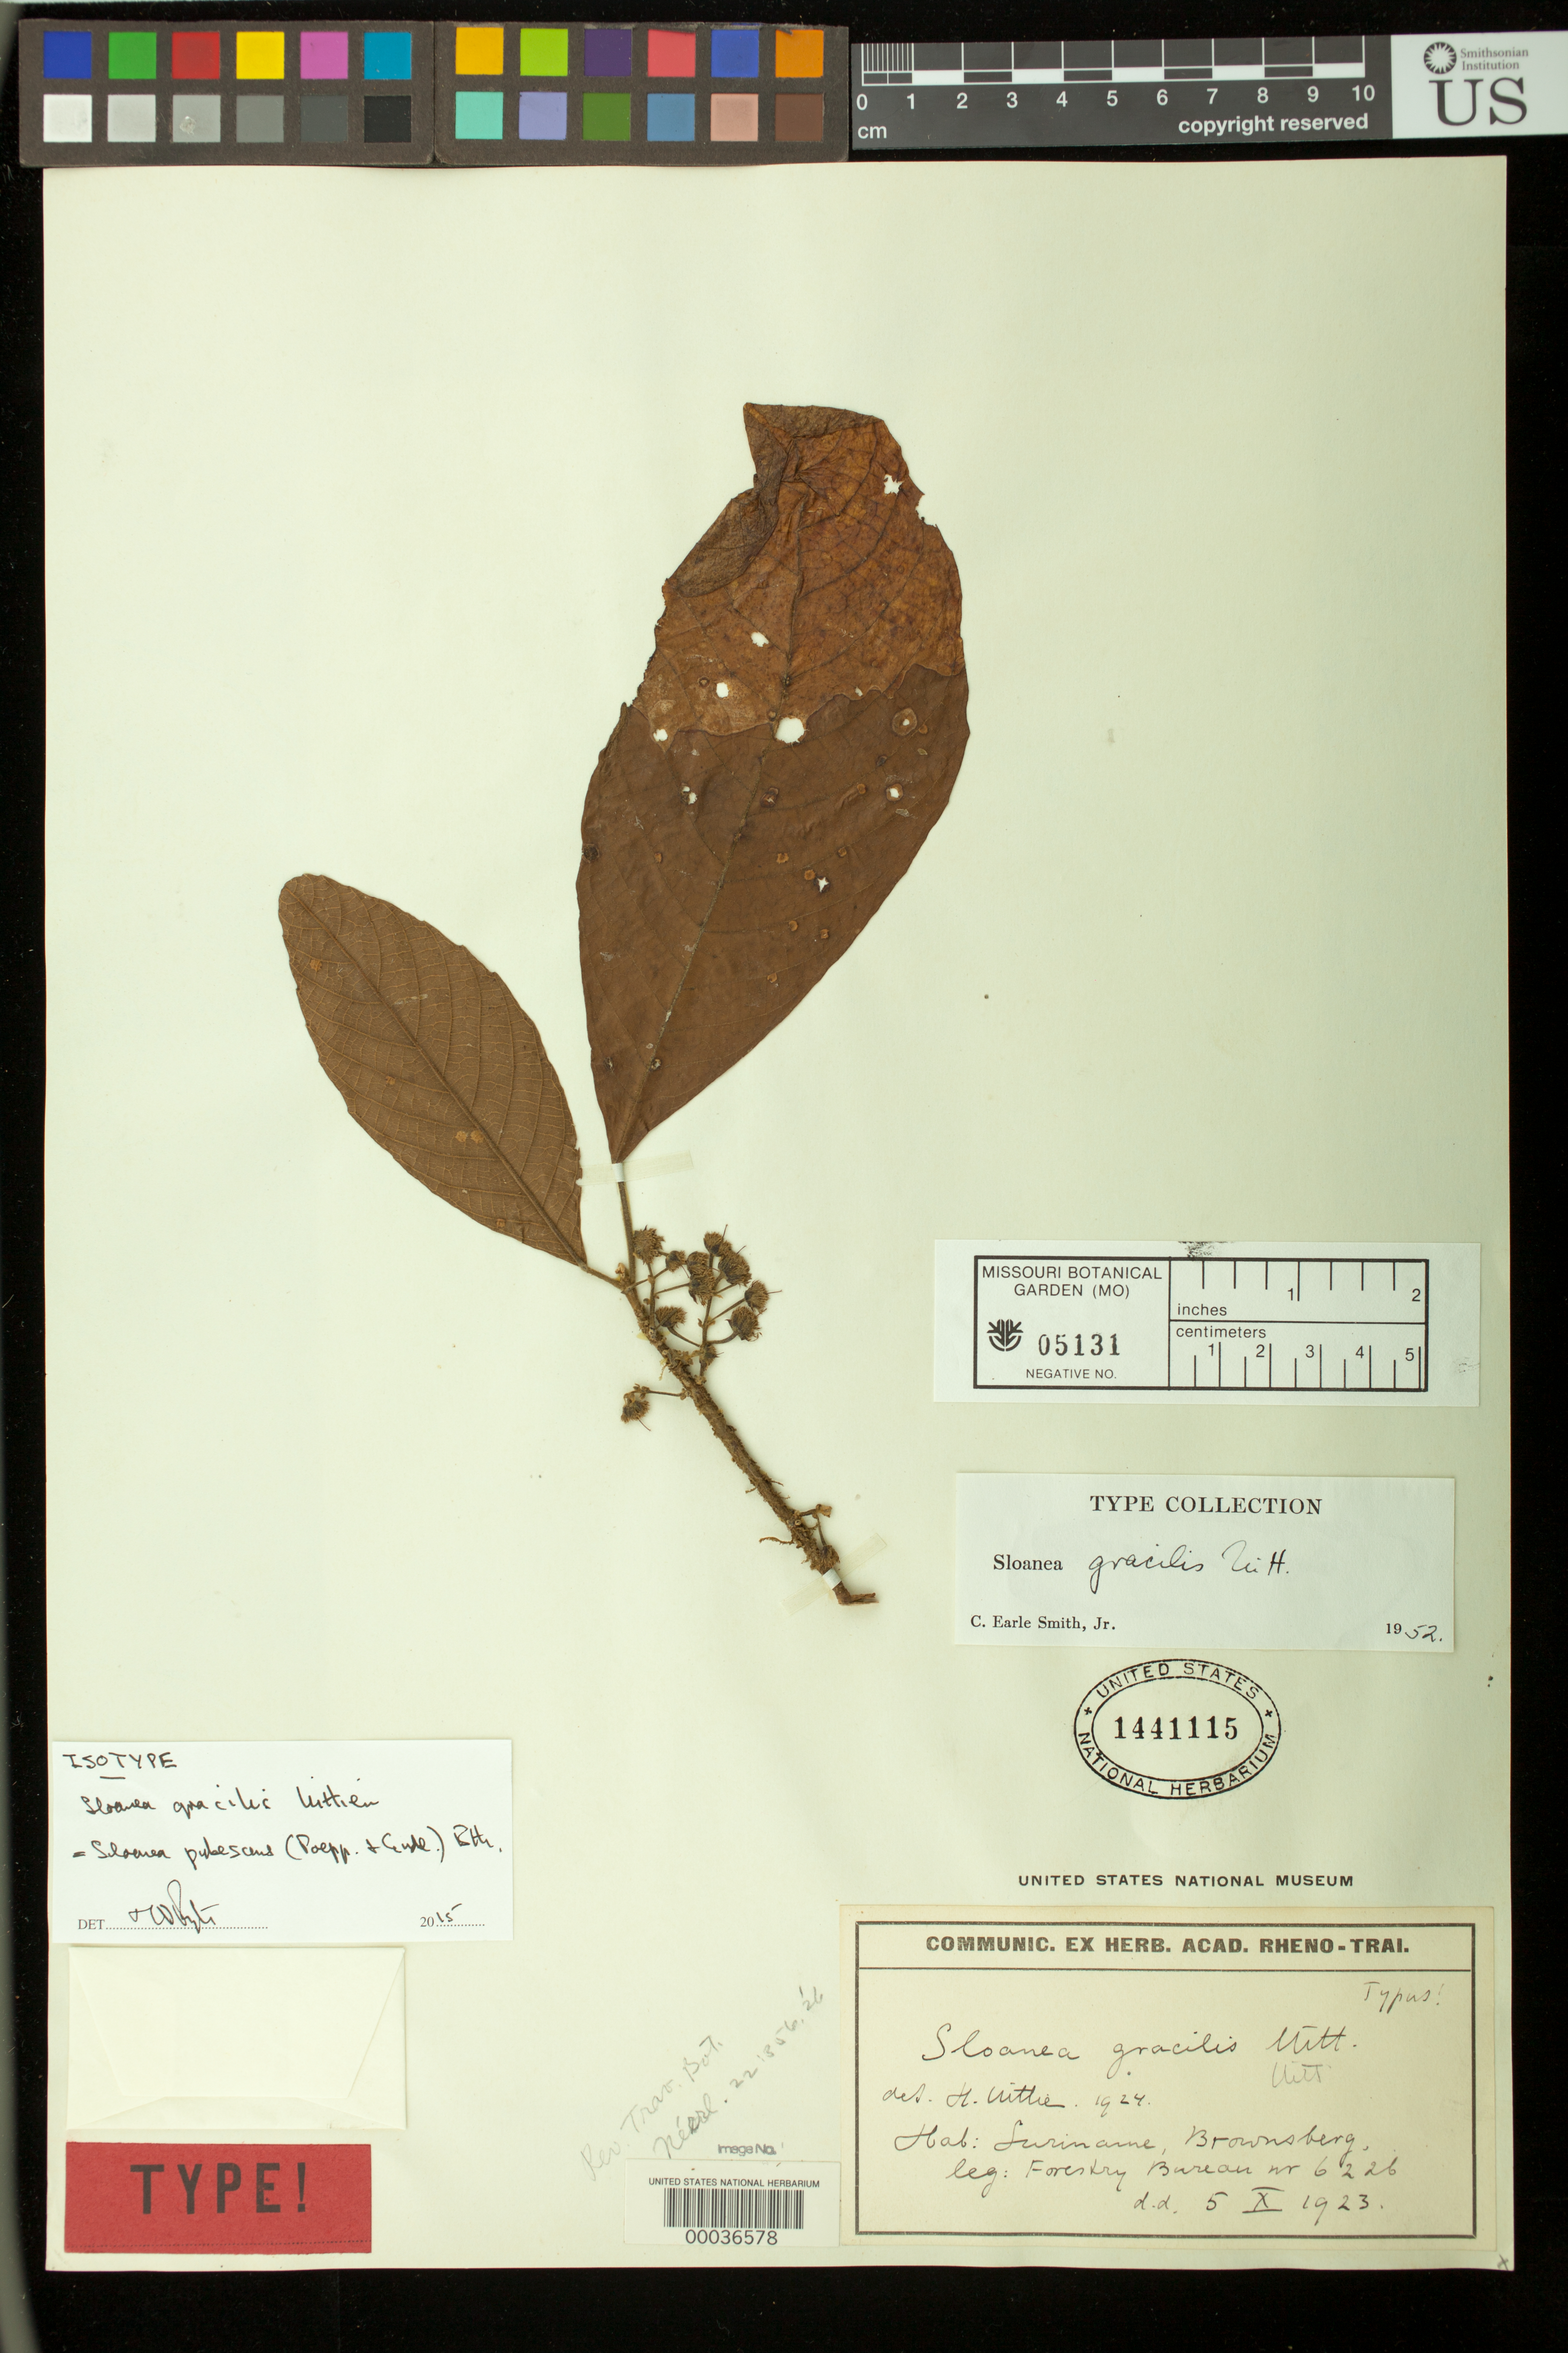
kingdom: Plantae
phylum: Tracheophyta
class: Magnoliopsida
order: Oxalidales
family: Elaeocarpaceae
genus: Sloanea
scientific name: Sloanea gracilis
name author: Uittien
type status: Isotype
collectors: Suriname Forest Bureau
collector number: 6226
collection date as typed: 05 Oct 1923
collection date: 1923-10-05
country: Suriname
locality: Brownsberg.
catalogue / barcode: US 1441115